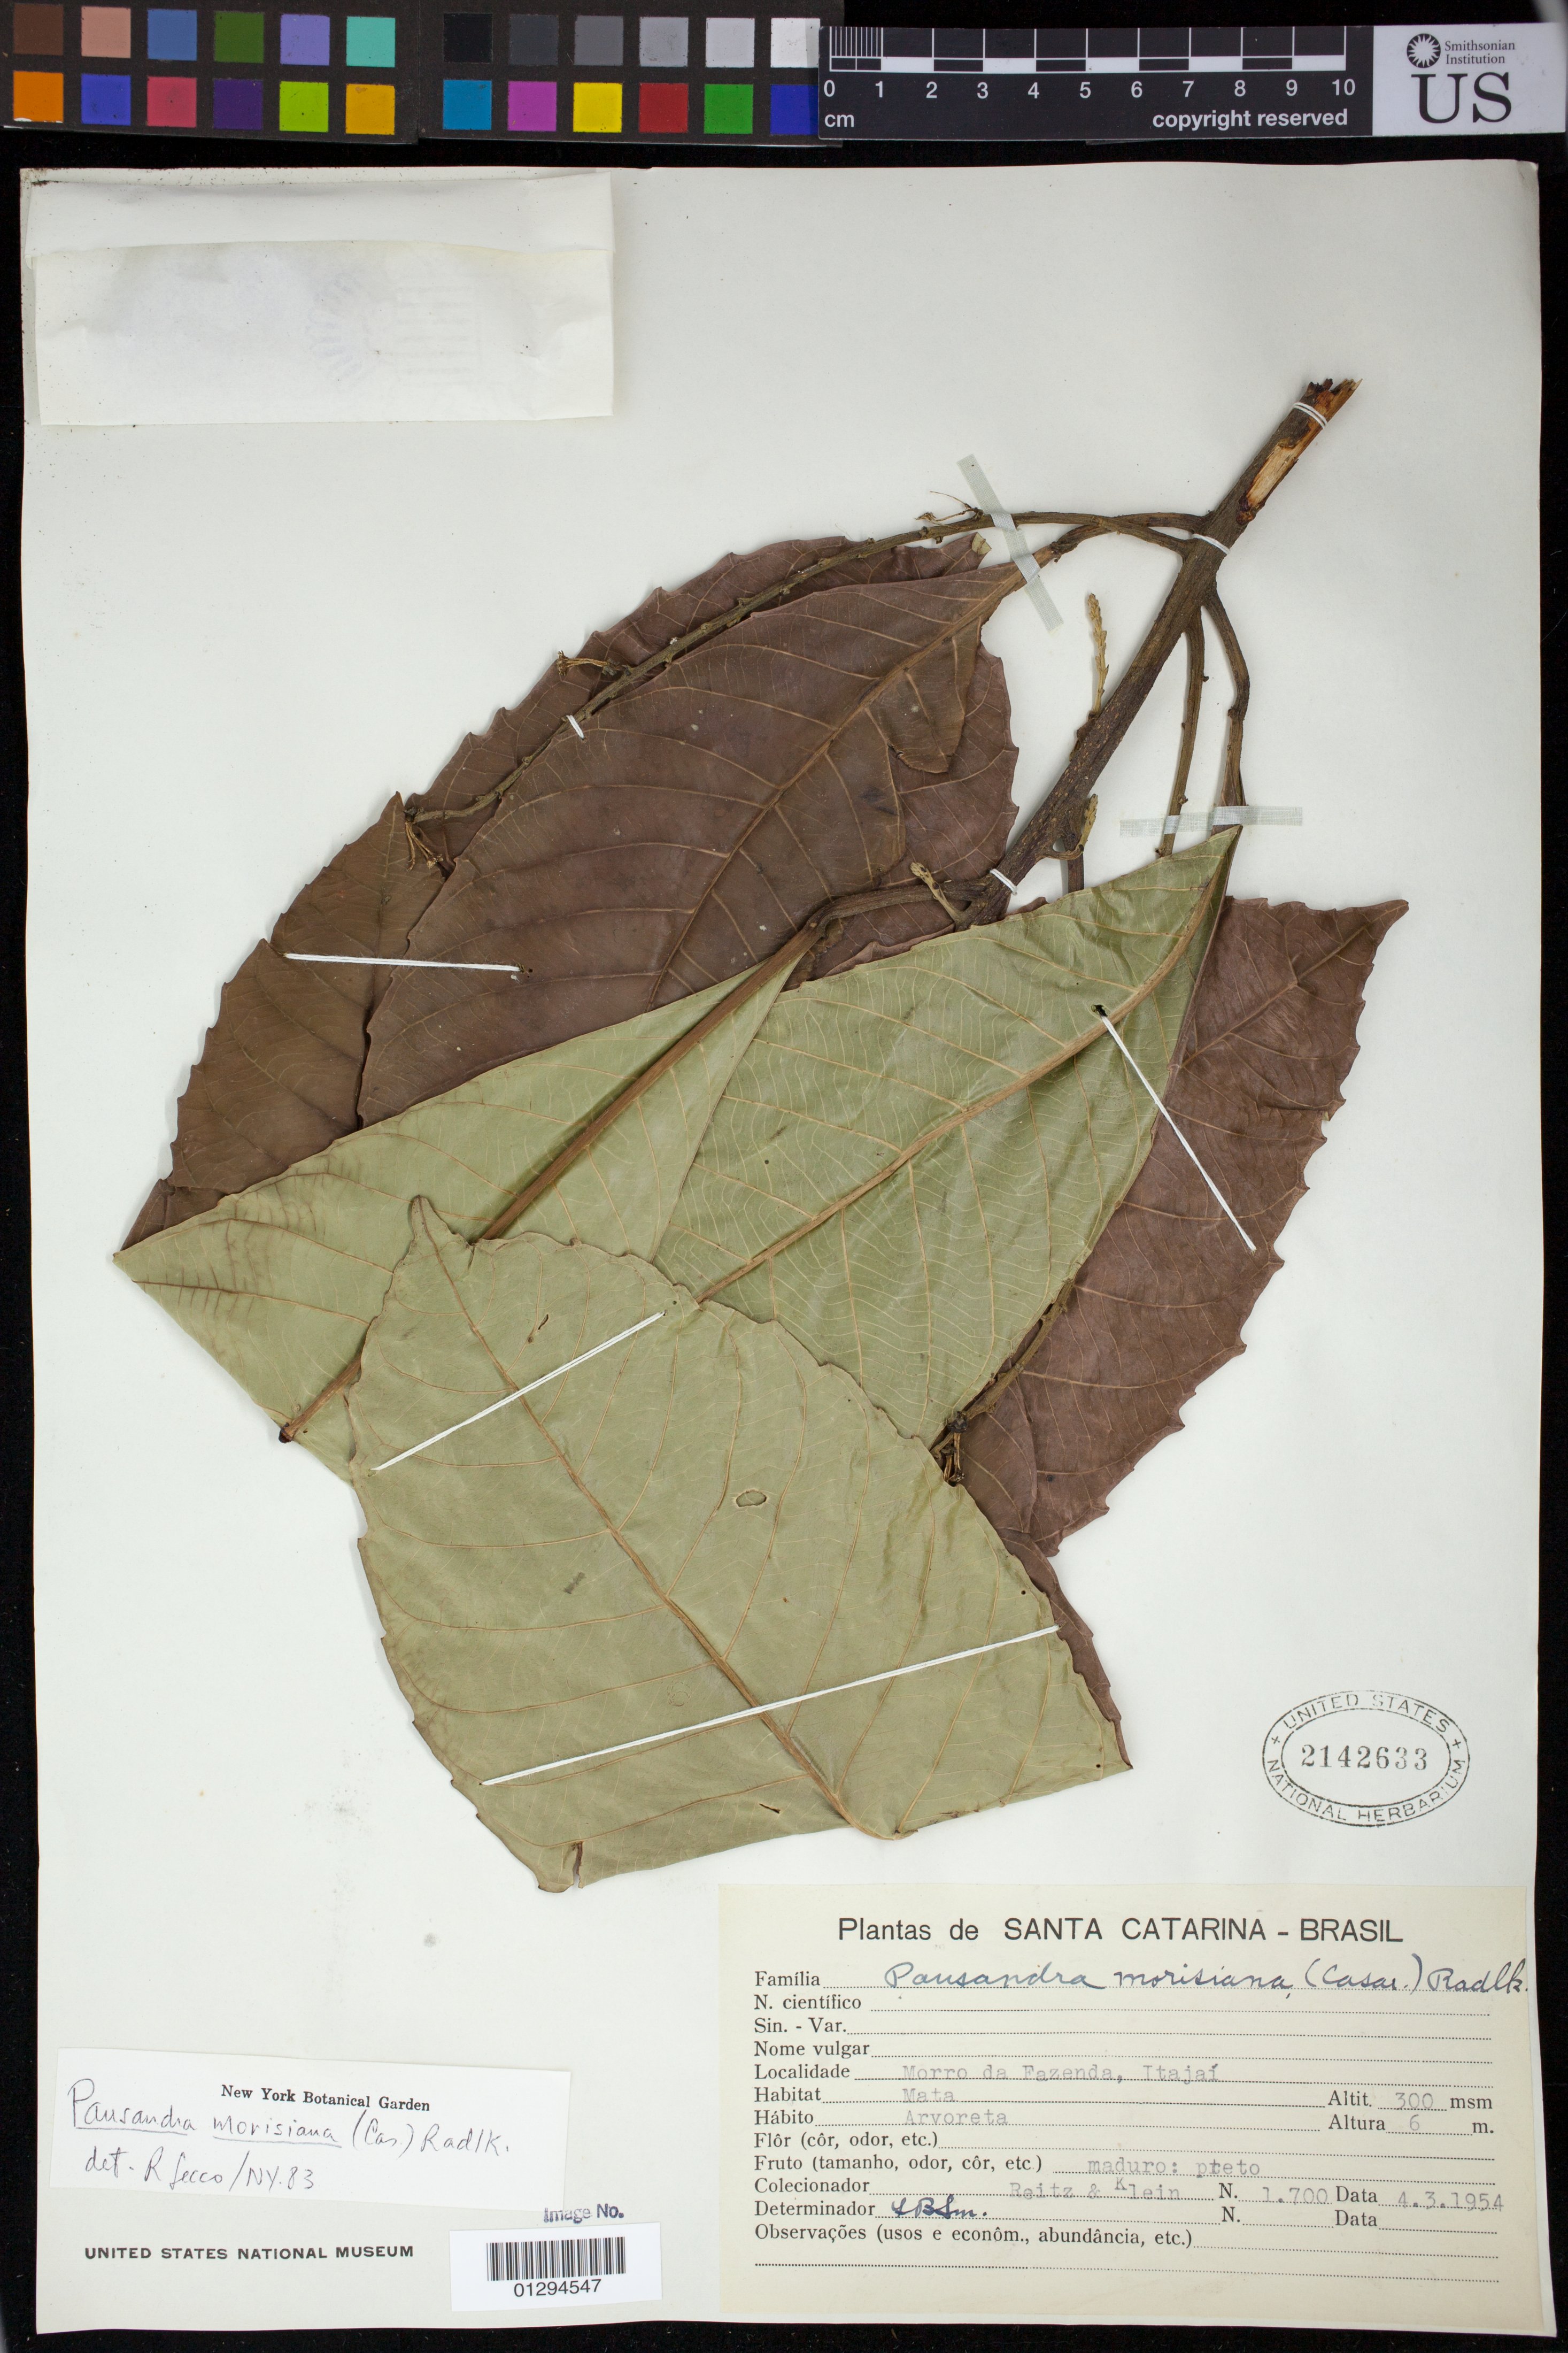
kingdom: Plantae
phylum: Tracheophyta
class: Magnoliopsida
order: Malpighiales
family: Euphorbiaceae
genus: Pausandra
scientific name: Pausandra morisiana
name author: (Casar.) Radlk.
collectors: R. Reitz & Klein, --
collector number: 1700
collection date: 1954-03-04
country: Brazil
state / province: Santa Catarina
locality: Morro da Fazenda, Itajai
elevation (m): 300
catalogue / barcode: US 2142633